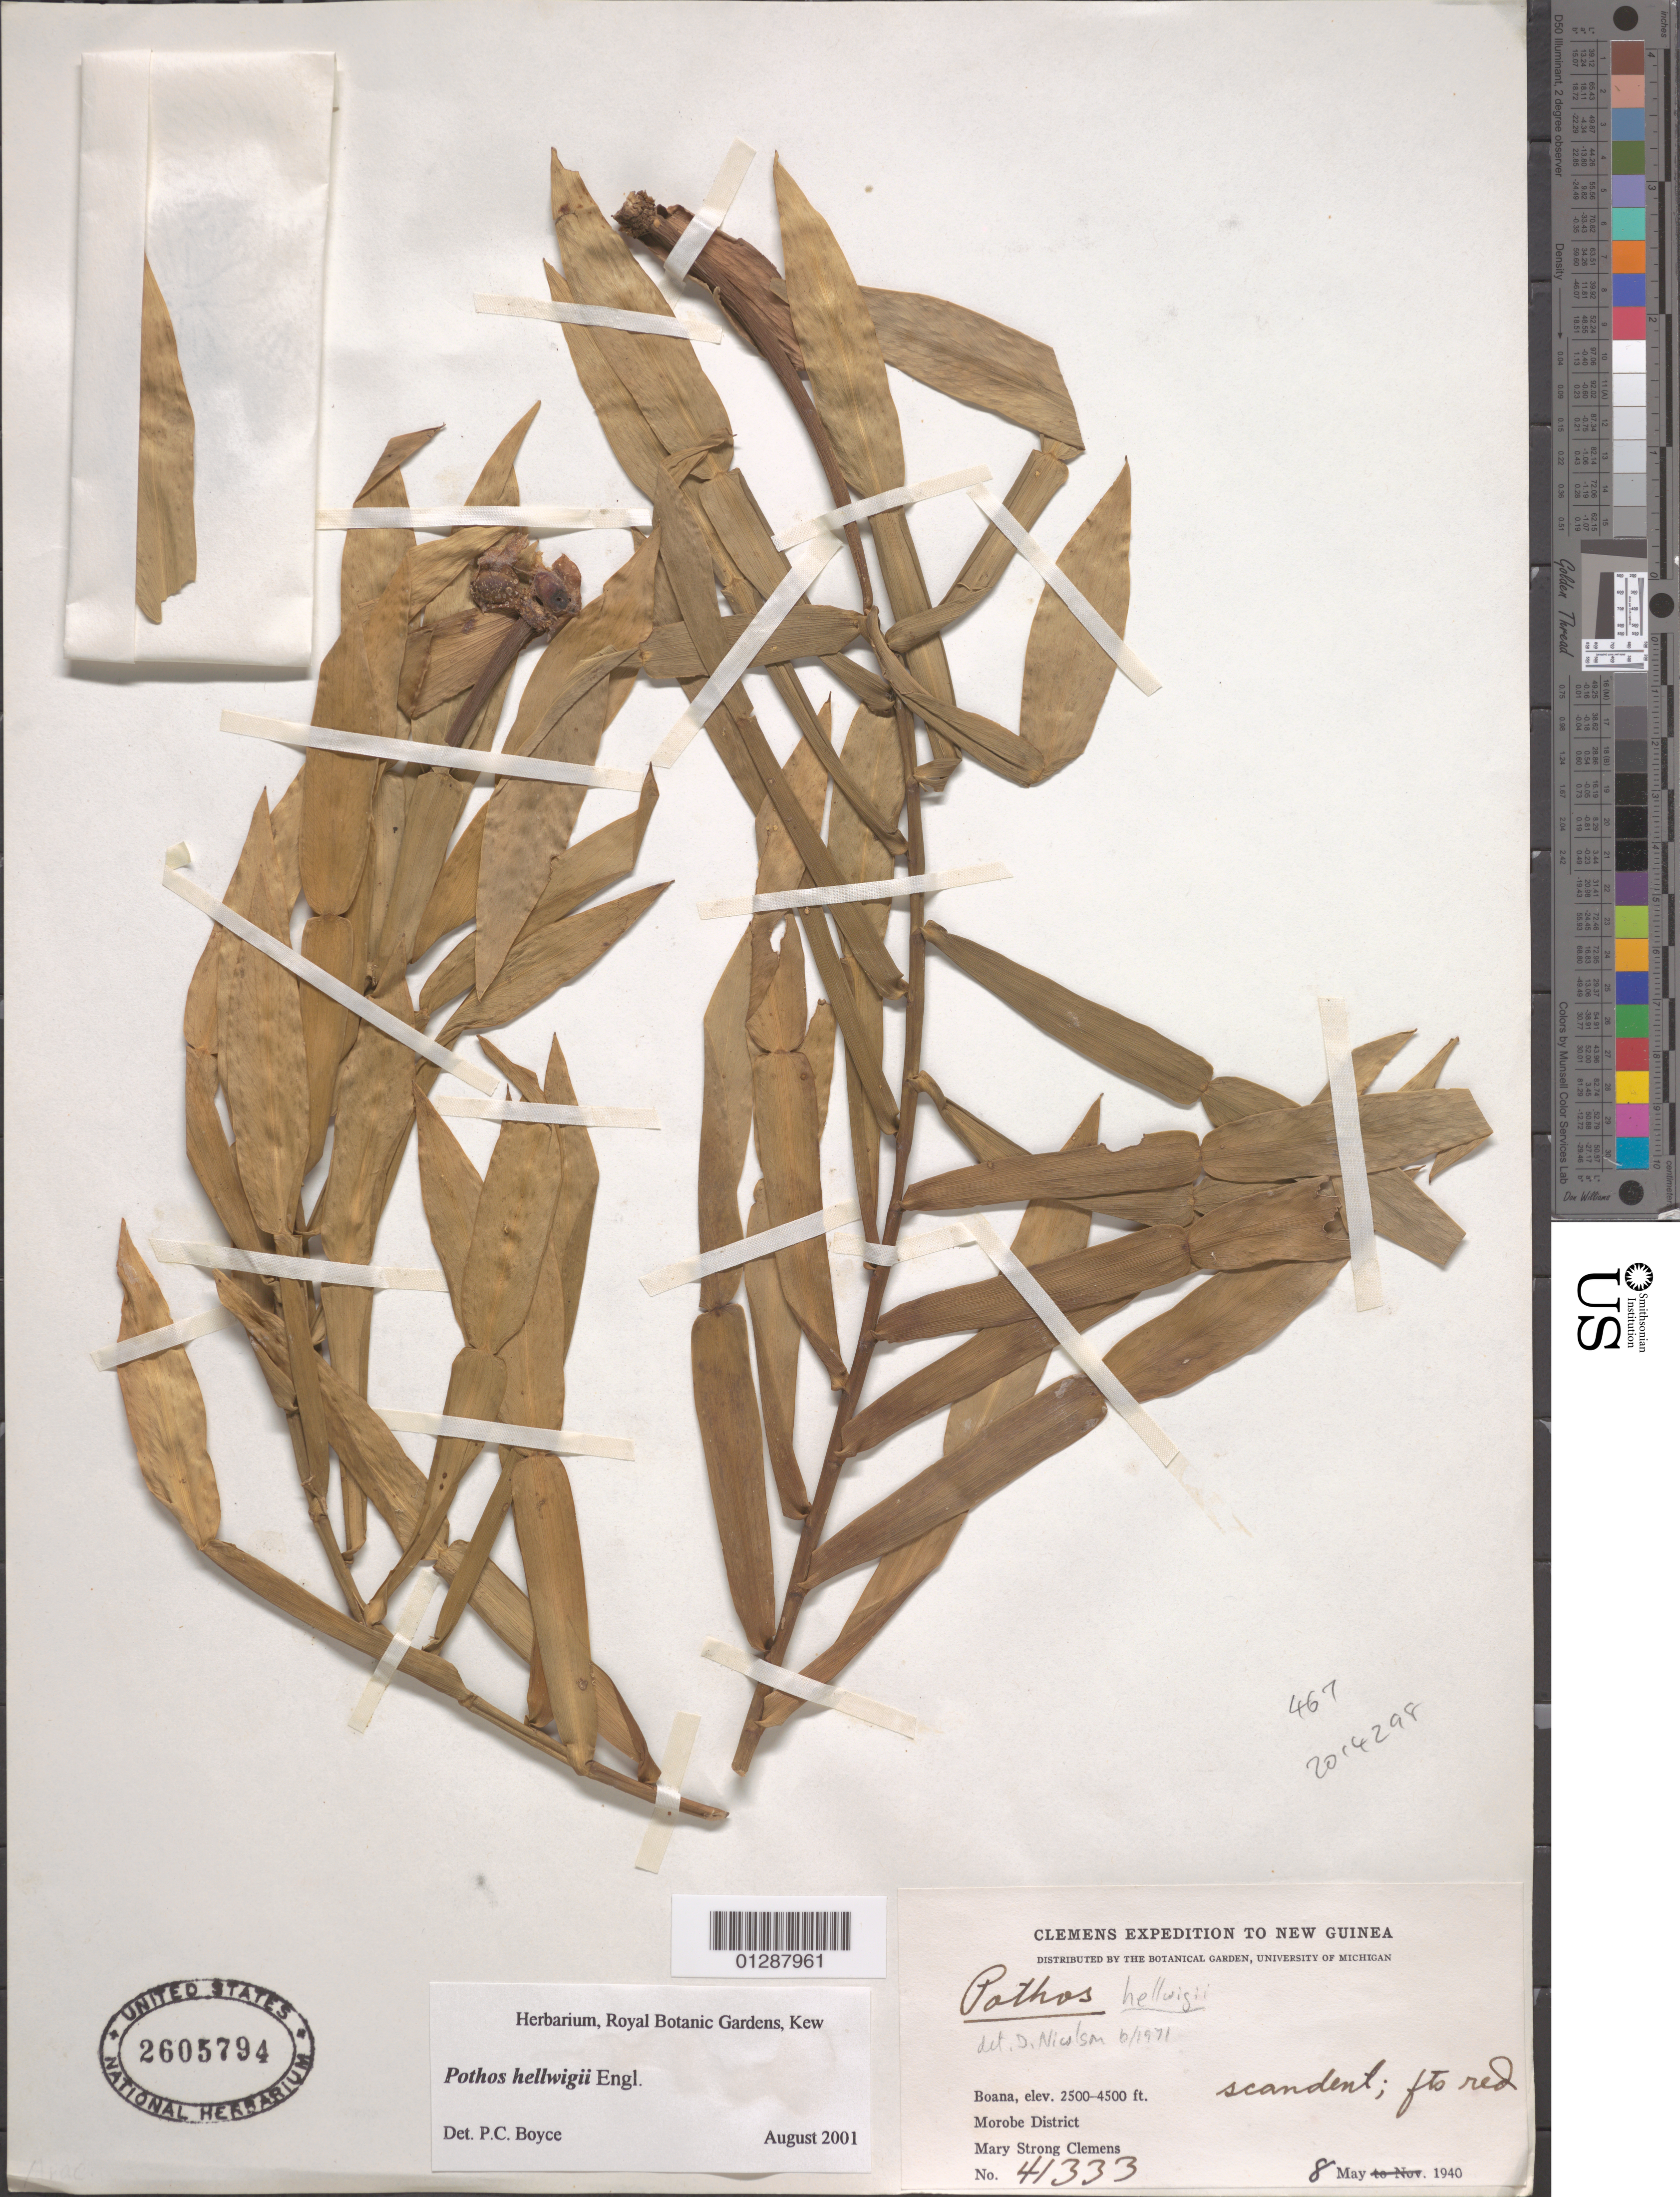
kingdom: Plantae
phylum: Tracheophyta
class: Liliopsida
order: Alismatales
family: Araceae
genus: Pothos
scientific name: Pothos hellwigii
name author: Engl.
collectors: M. S. Clemens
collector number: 41333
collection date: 1940-05-08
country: Papua New Guinea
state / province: Morobe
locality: New Guinea. Boana. Morobe District.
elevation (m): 762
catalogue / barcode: US 2605794